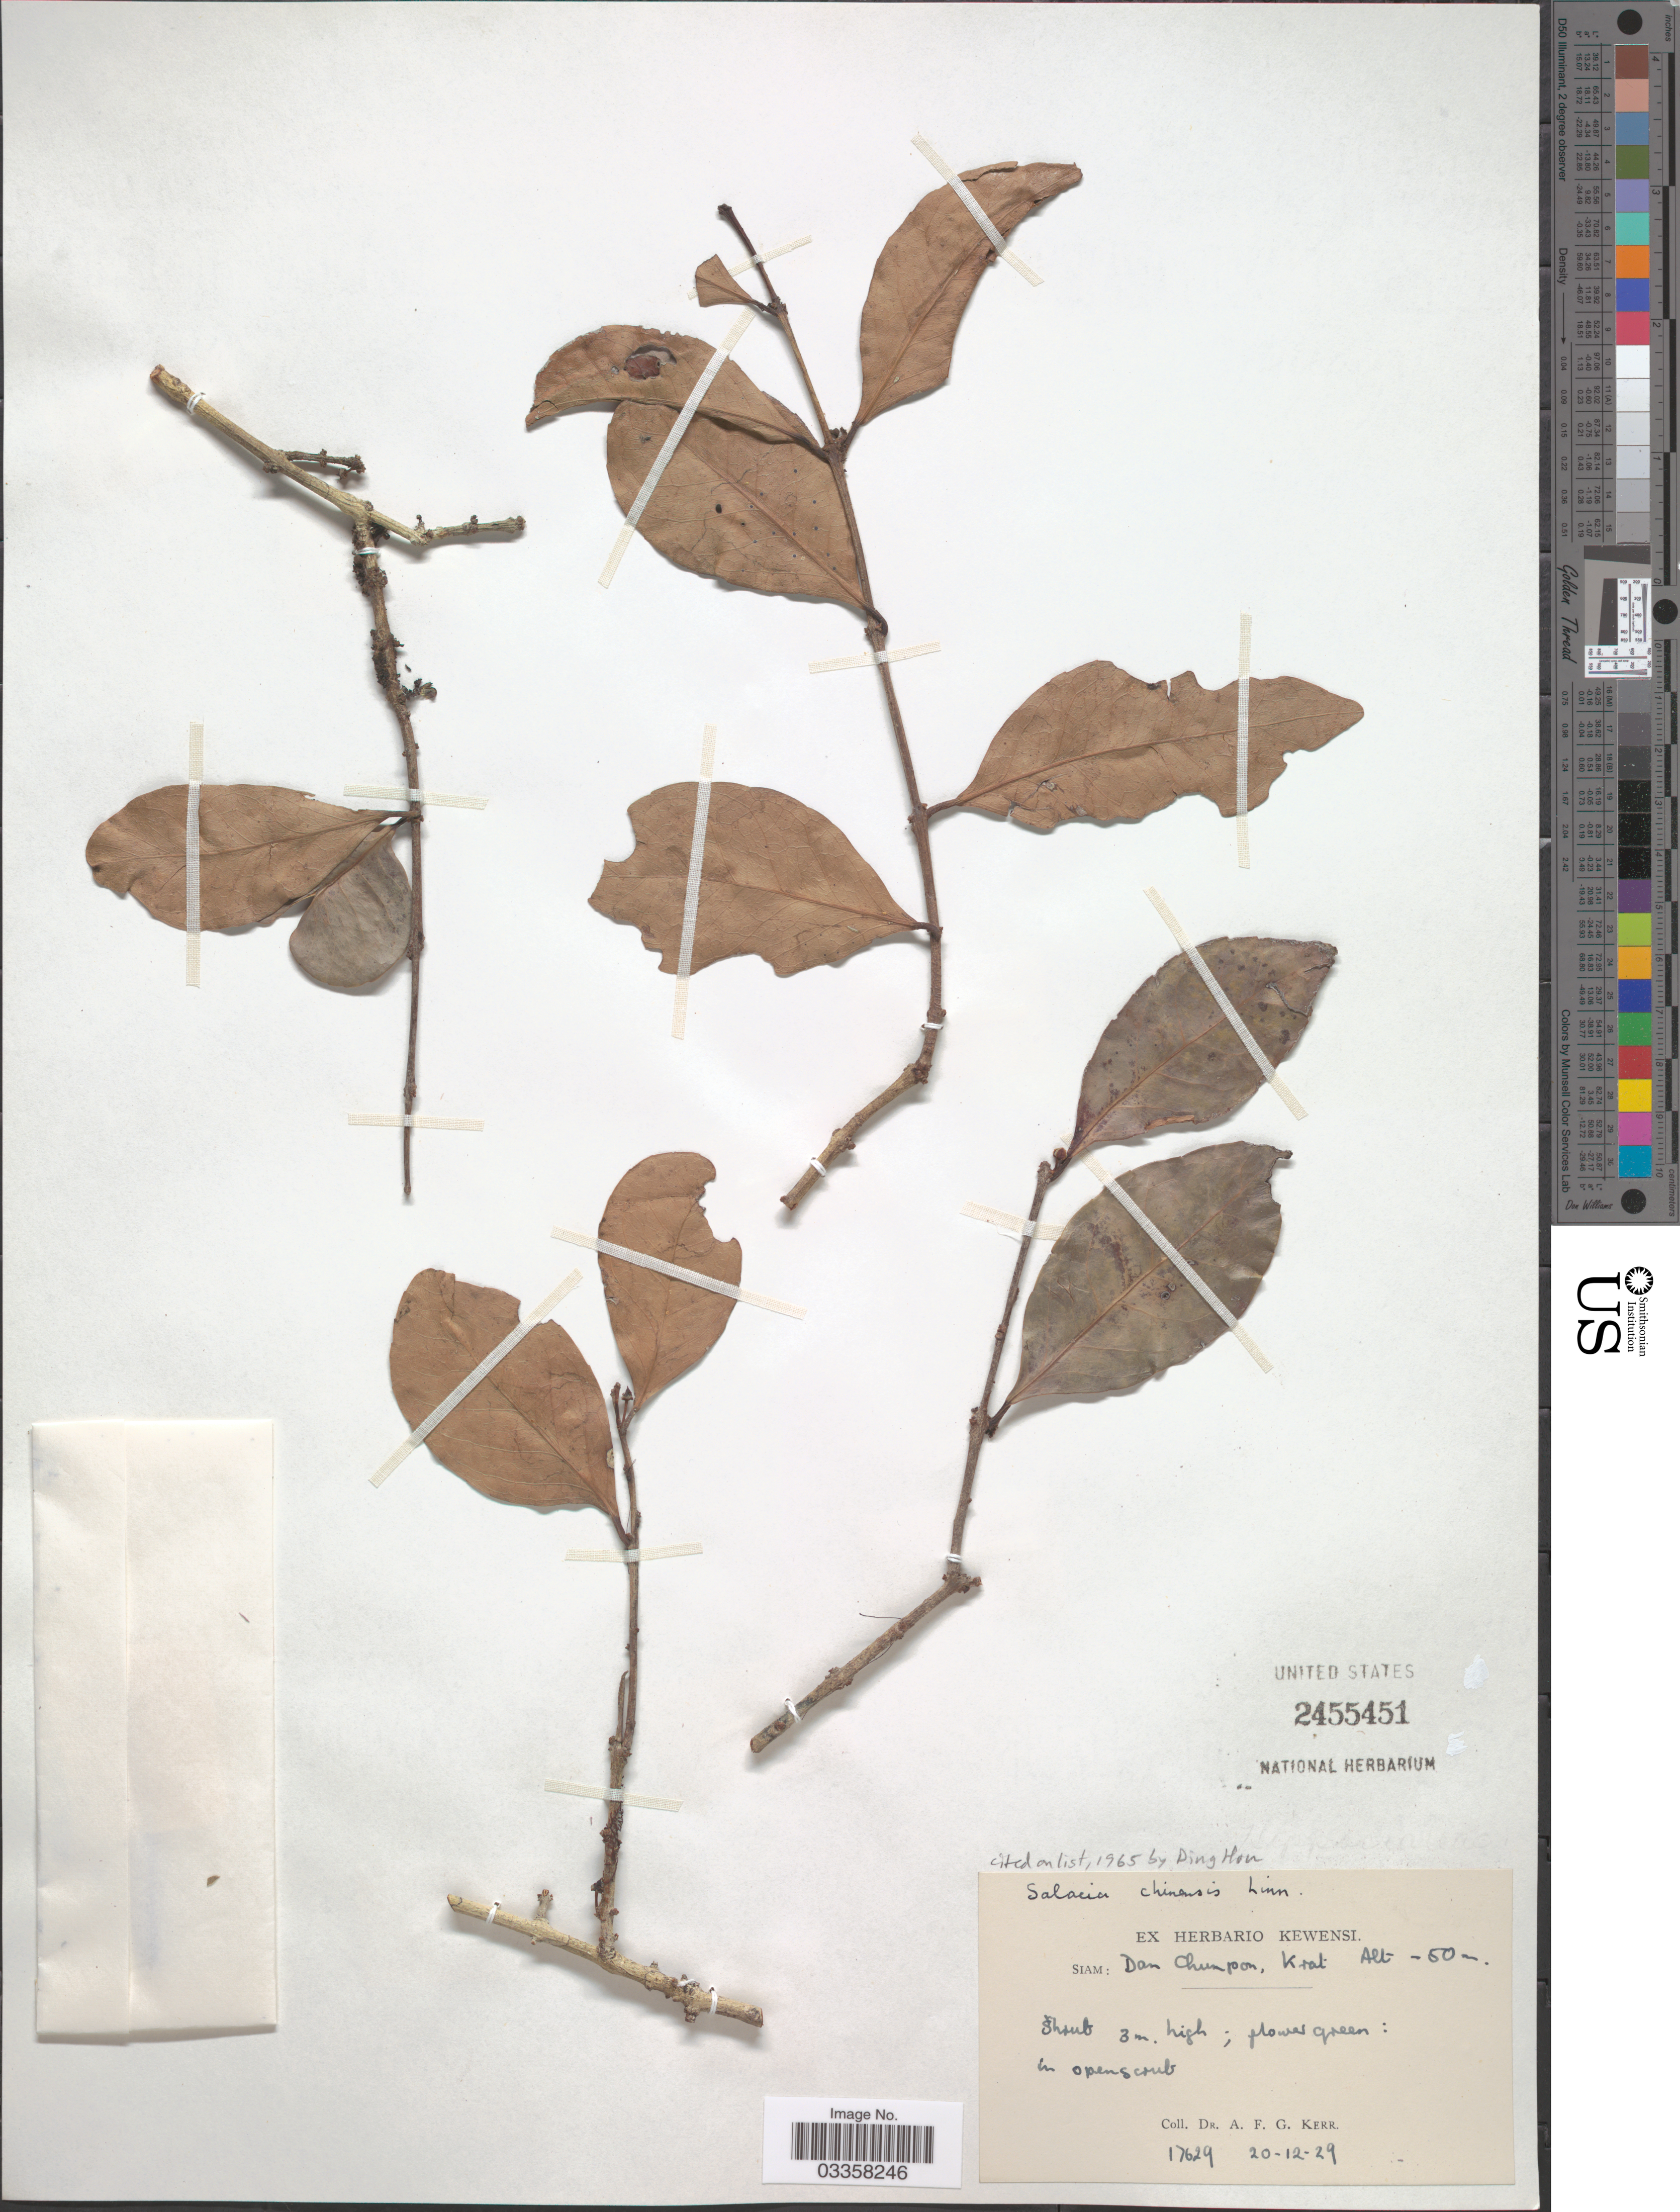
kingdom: Plantae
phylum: Tracheophyta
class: Magnoliopsida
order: Celastrales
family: Celastraceae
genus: Salacia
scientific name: Salacia chinensis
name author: L.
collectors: A. F. G. Kerr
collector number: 17629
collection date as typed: Transcribed d/m/y: 20/12/29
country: Thailand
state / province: Chumpon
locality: Siam: Dan Chumpon, Krat.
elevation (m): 50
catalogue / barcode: US 2455451